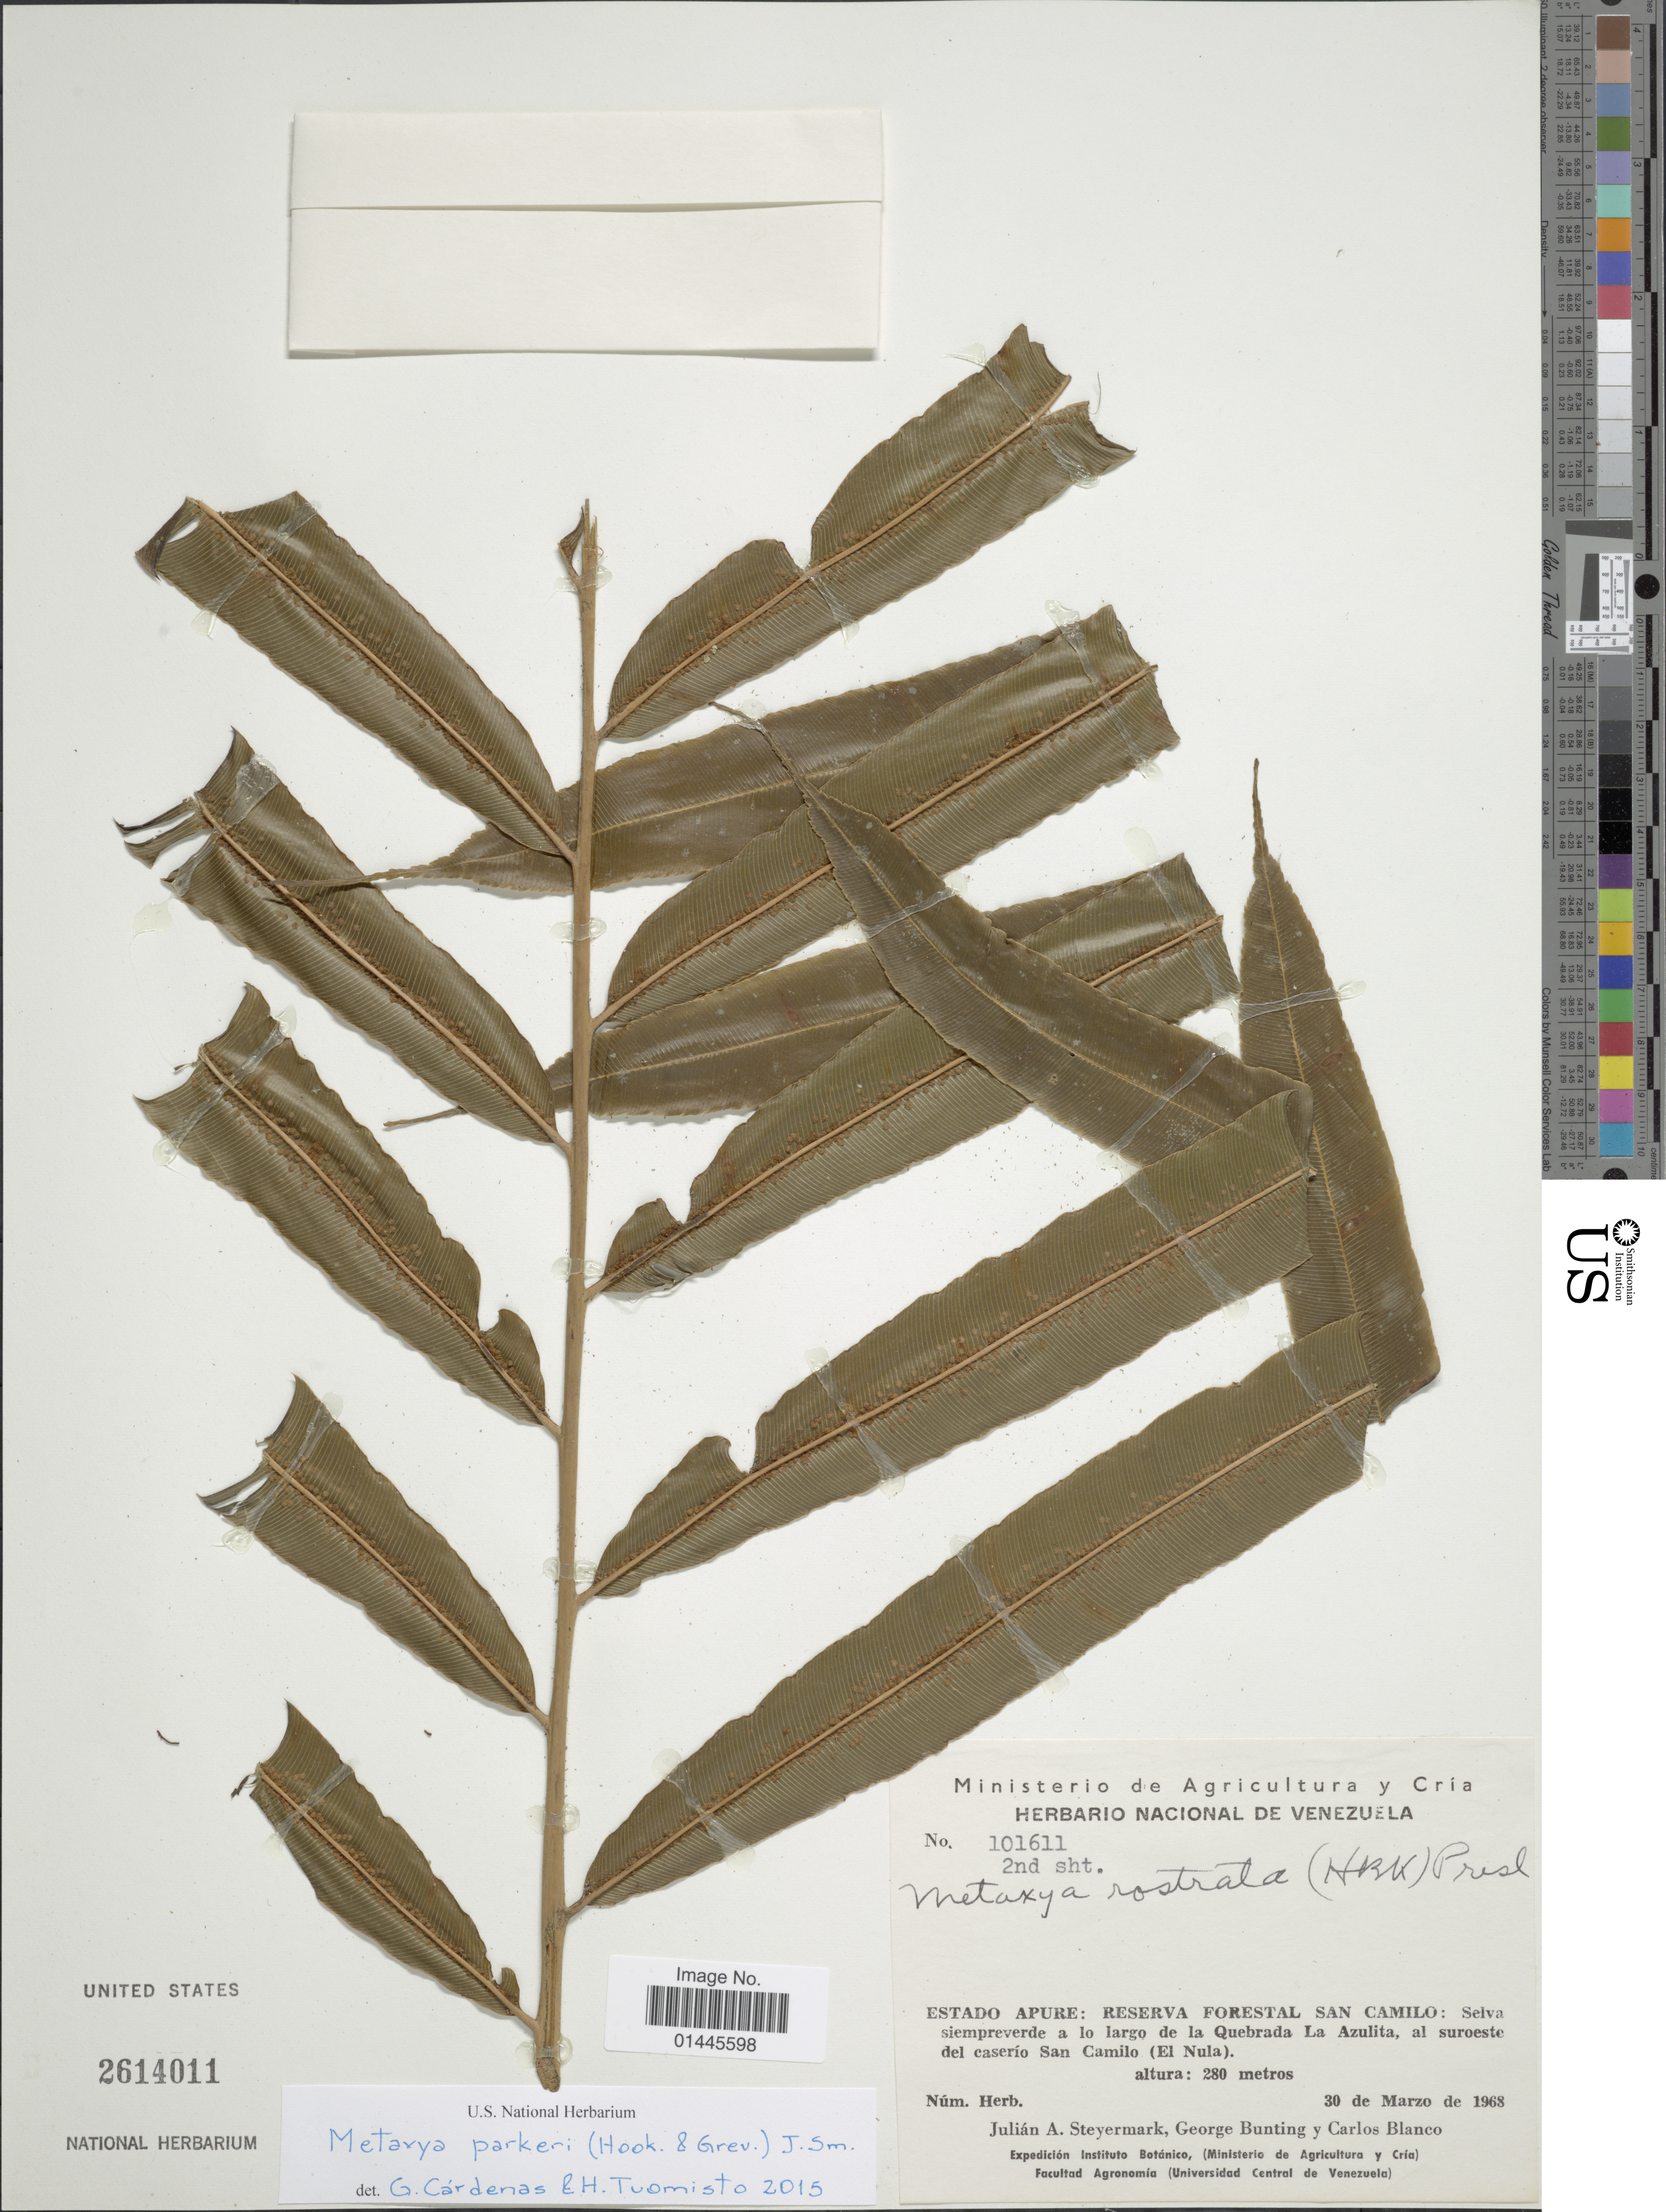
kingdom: Plantae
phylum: Tracheophyta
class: Polypodiopsida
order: Cyatheales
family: Metaxyaceae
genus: Metaxya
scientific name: Metaxya parkeri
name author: (Hook. & Grev.) J. Sm.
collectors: J. Steyermark & G. S. Bunting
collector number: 101611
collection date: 1968-03-30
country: Venezuela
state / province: Apure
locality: Rserva Forestal San Camilo: Selva siempreverde a lo largo de la Quebrada La Azulita, al suroeste del caserio San Camilo (El Nula).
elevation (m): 280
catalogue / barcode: US 2614011